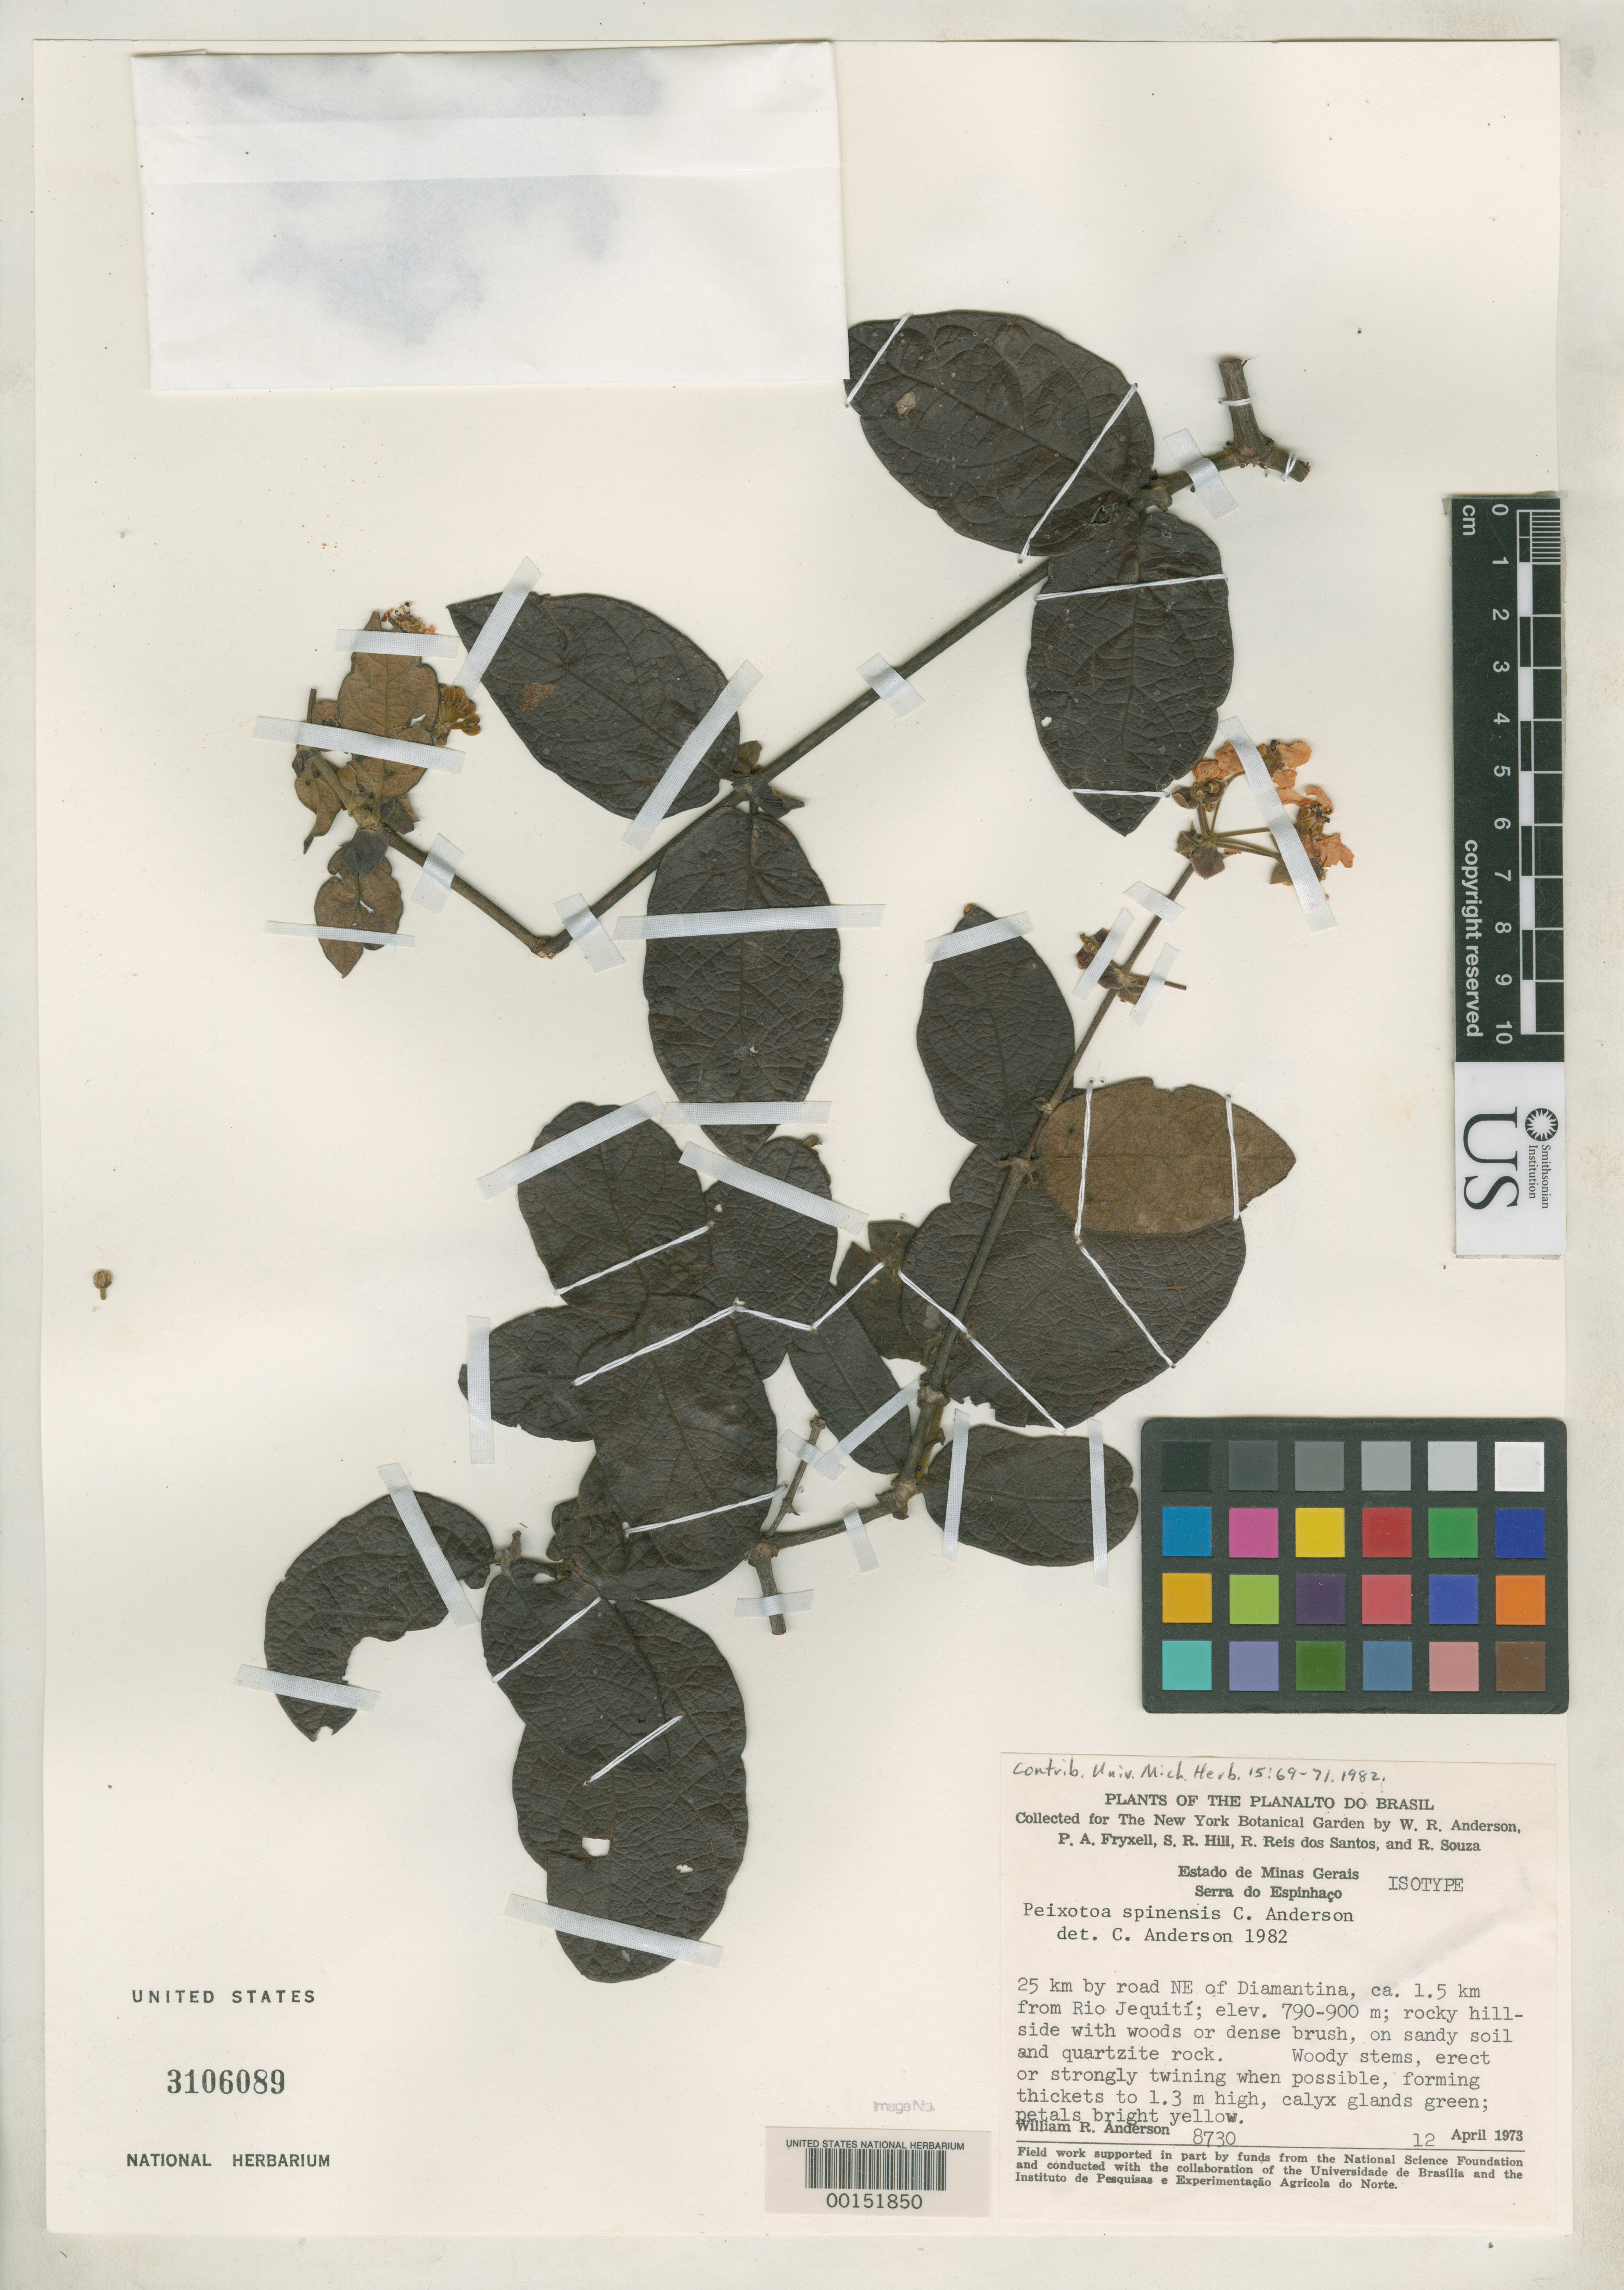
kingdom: Plantae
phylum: Tracheophyta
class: Magnoliopsida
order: Malpighiales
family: Malpighiaceae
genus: Peixotoa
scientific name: Peixotoa spinensis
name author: C.E. Anderson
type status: Isotype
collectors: W. R. Anderson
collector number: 8730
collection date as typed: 12 Apr 1973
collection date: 1973-04-12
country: Brazil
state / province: Minas Gerais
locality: Serro do Espinhaco, 25 km by road NE of Diamantina, ca. 1.5 km from Rio Jequitti.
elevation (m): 790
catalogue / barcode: US 3106089